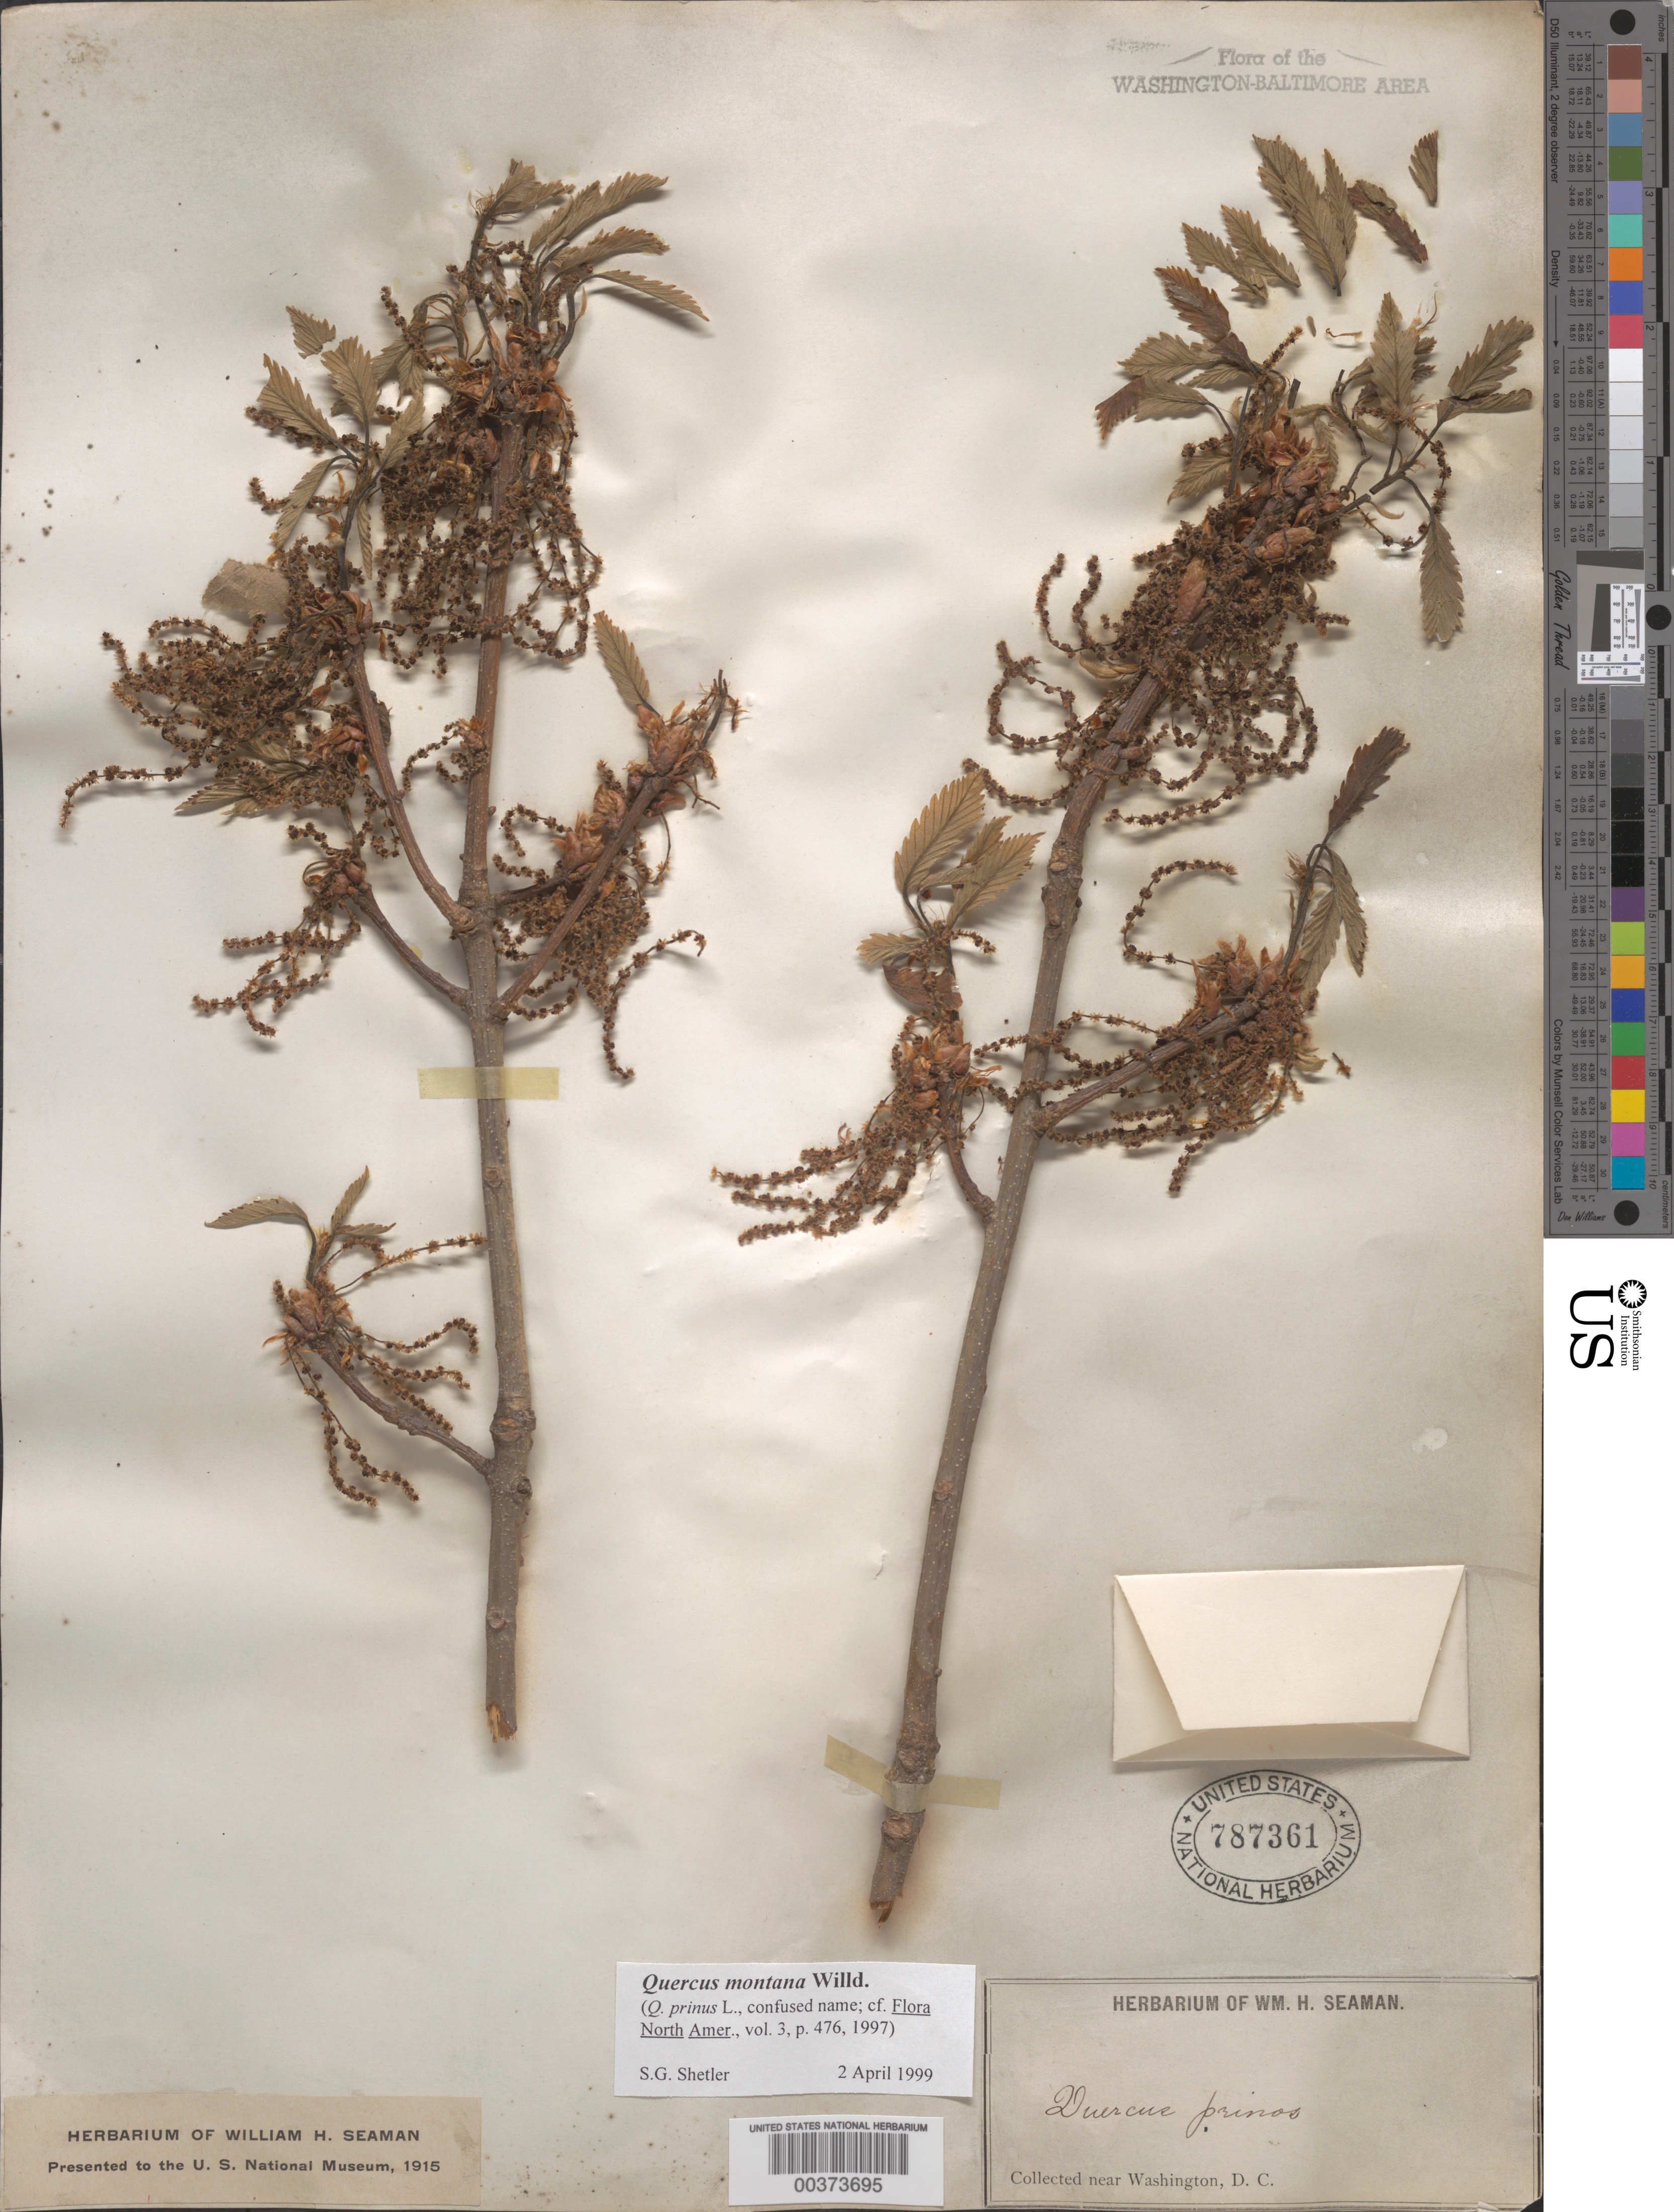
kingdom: Plantae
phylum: Tracheophyta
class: Magnoliopsida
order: Fagales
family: Fagaceae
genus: Quercus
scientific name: Quercus montana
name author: Willd.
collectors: W. Seaman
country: United States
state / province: District of Columbia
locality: Washington DC area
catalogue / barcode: US 787361